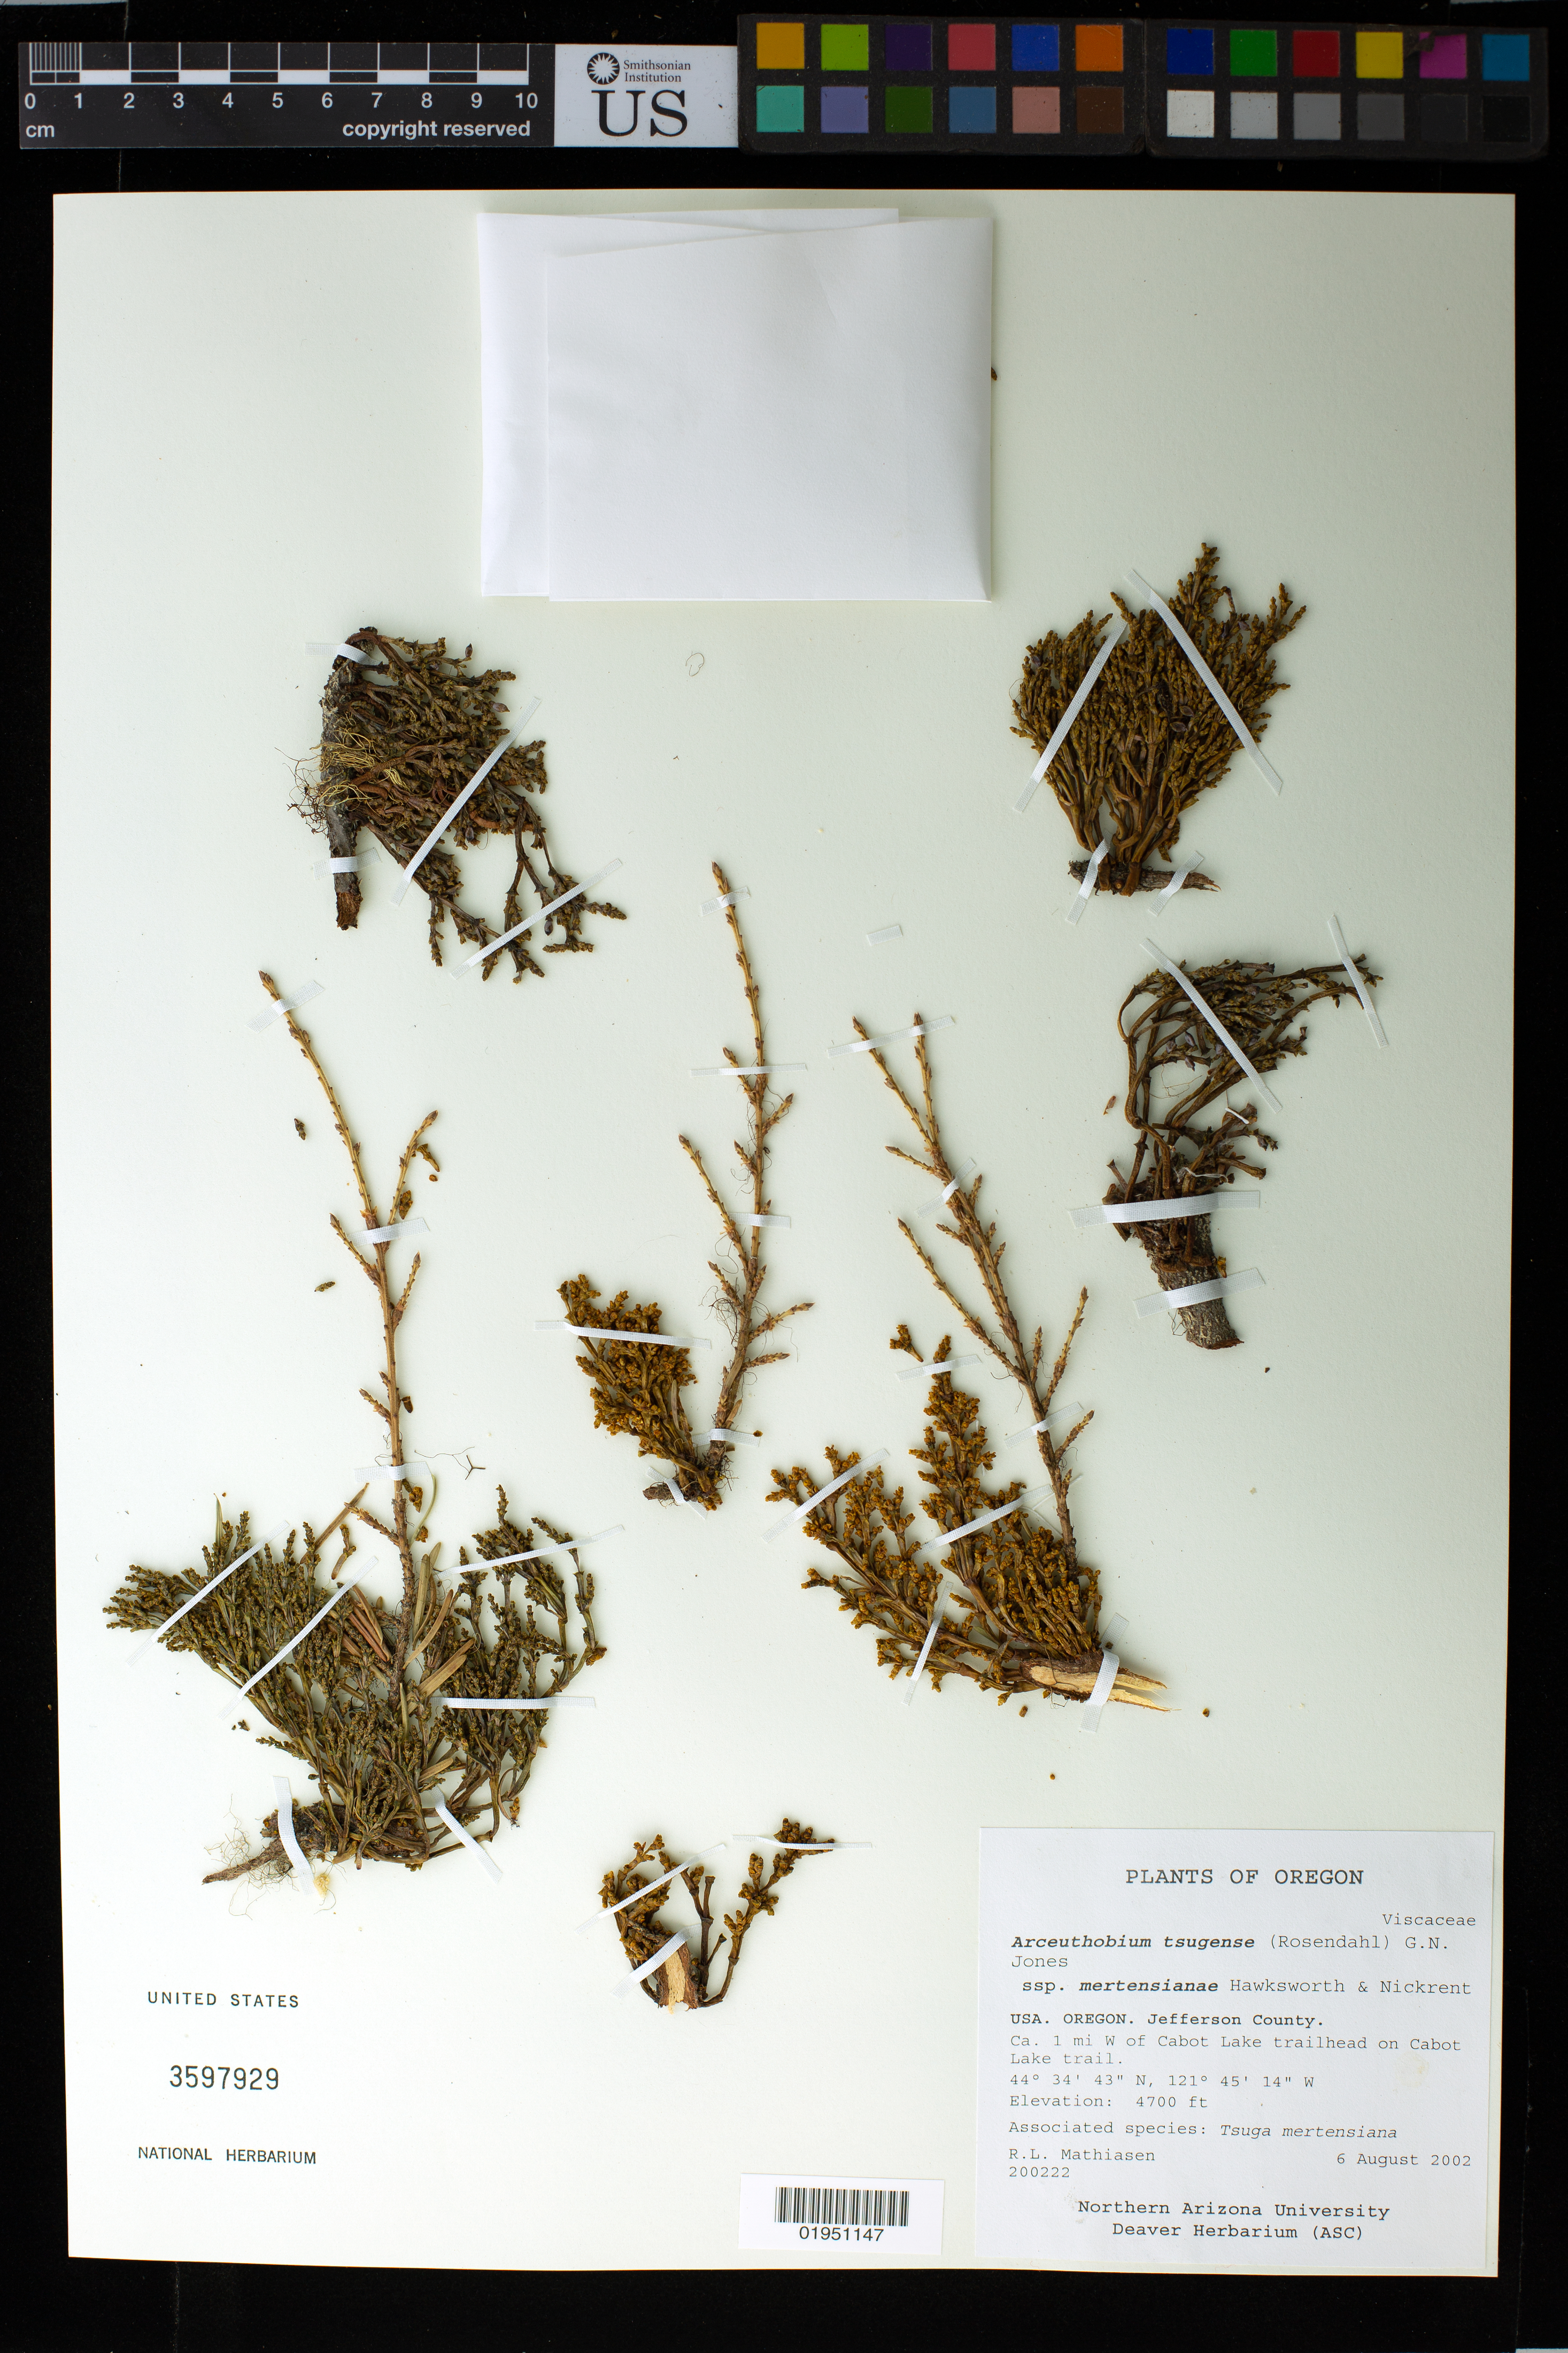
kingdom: Plantae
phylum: Tracheophyta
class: Magnoliopsida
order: Santalales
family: Viscaceae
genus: Arceuthobium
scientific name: Arceuthobium tsugense subsp. mertensianae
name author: Hawksw. et al.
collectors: R. Mathiasen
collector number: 200222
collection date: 2002-08-06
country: United States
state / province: Oregon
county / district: Jefferson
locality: Ca. 1 mi W of Cabot Lake trailhead on Cabot Lake trail.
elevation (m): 1433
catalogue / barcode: US 3597929